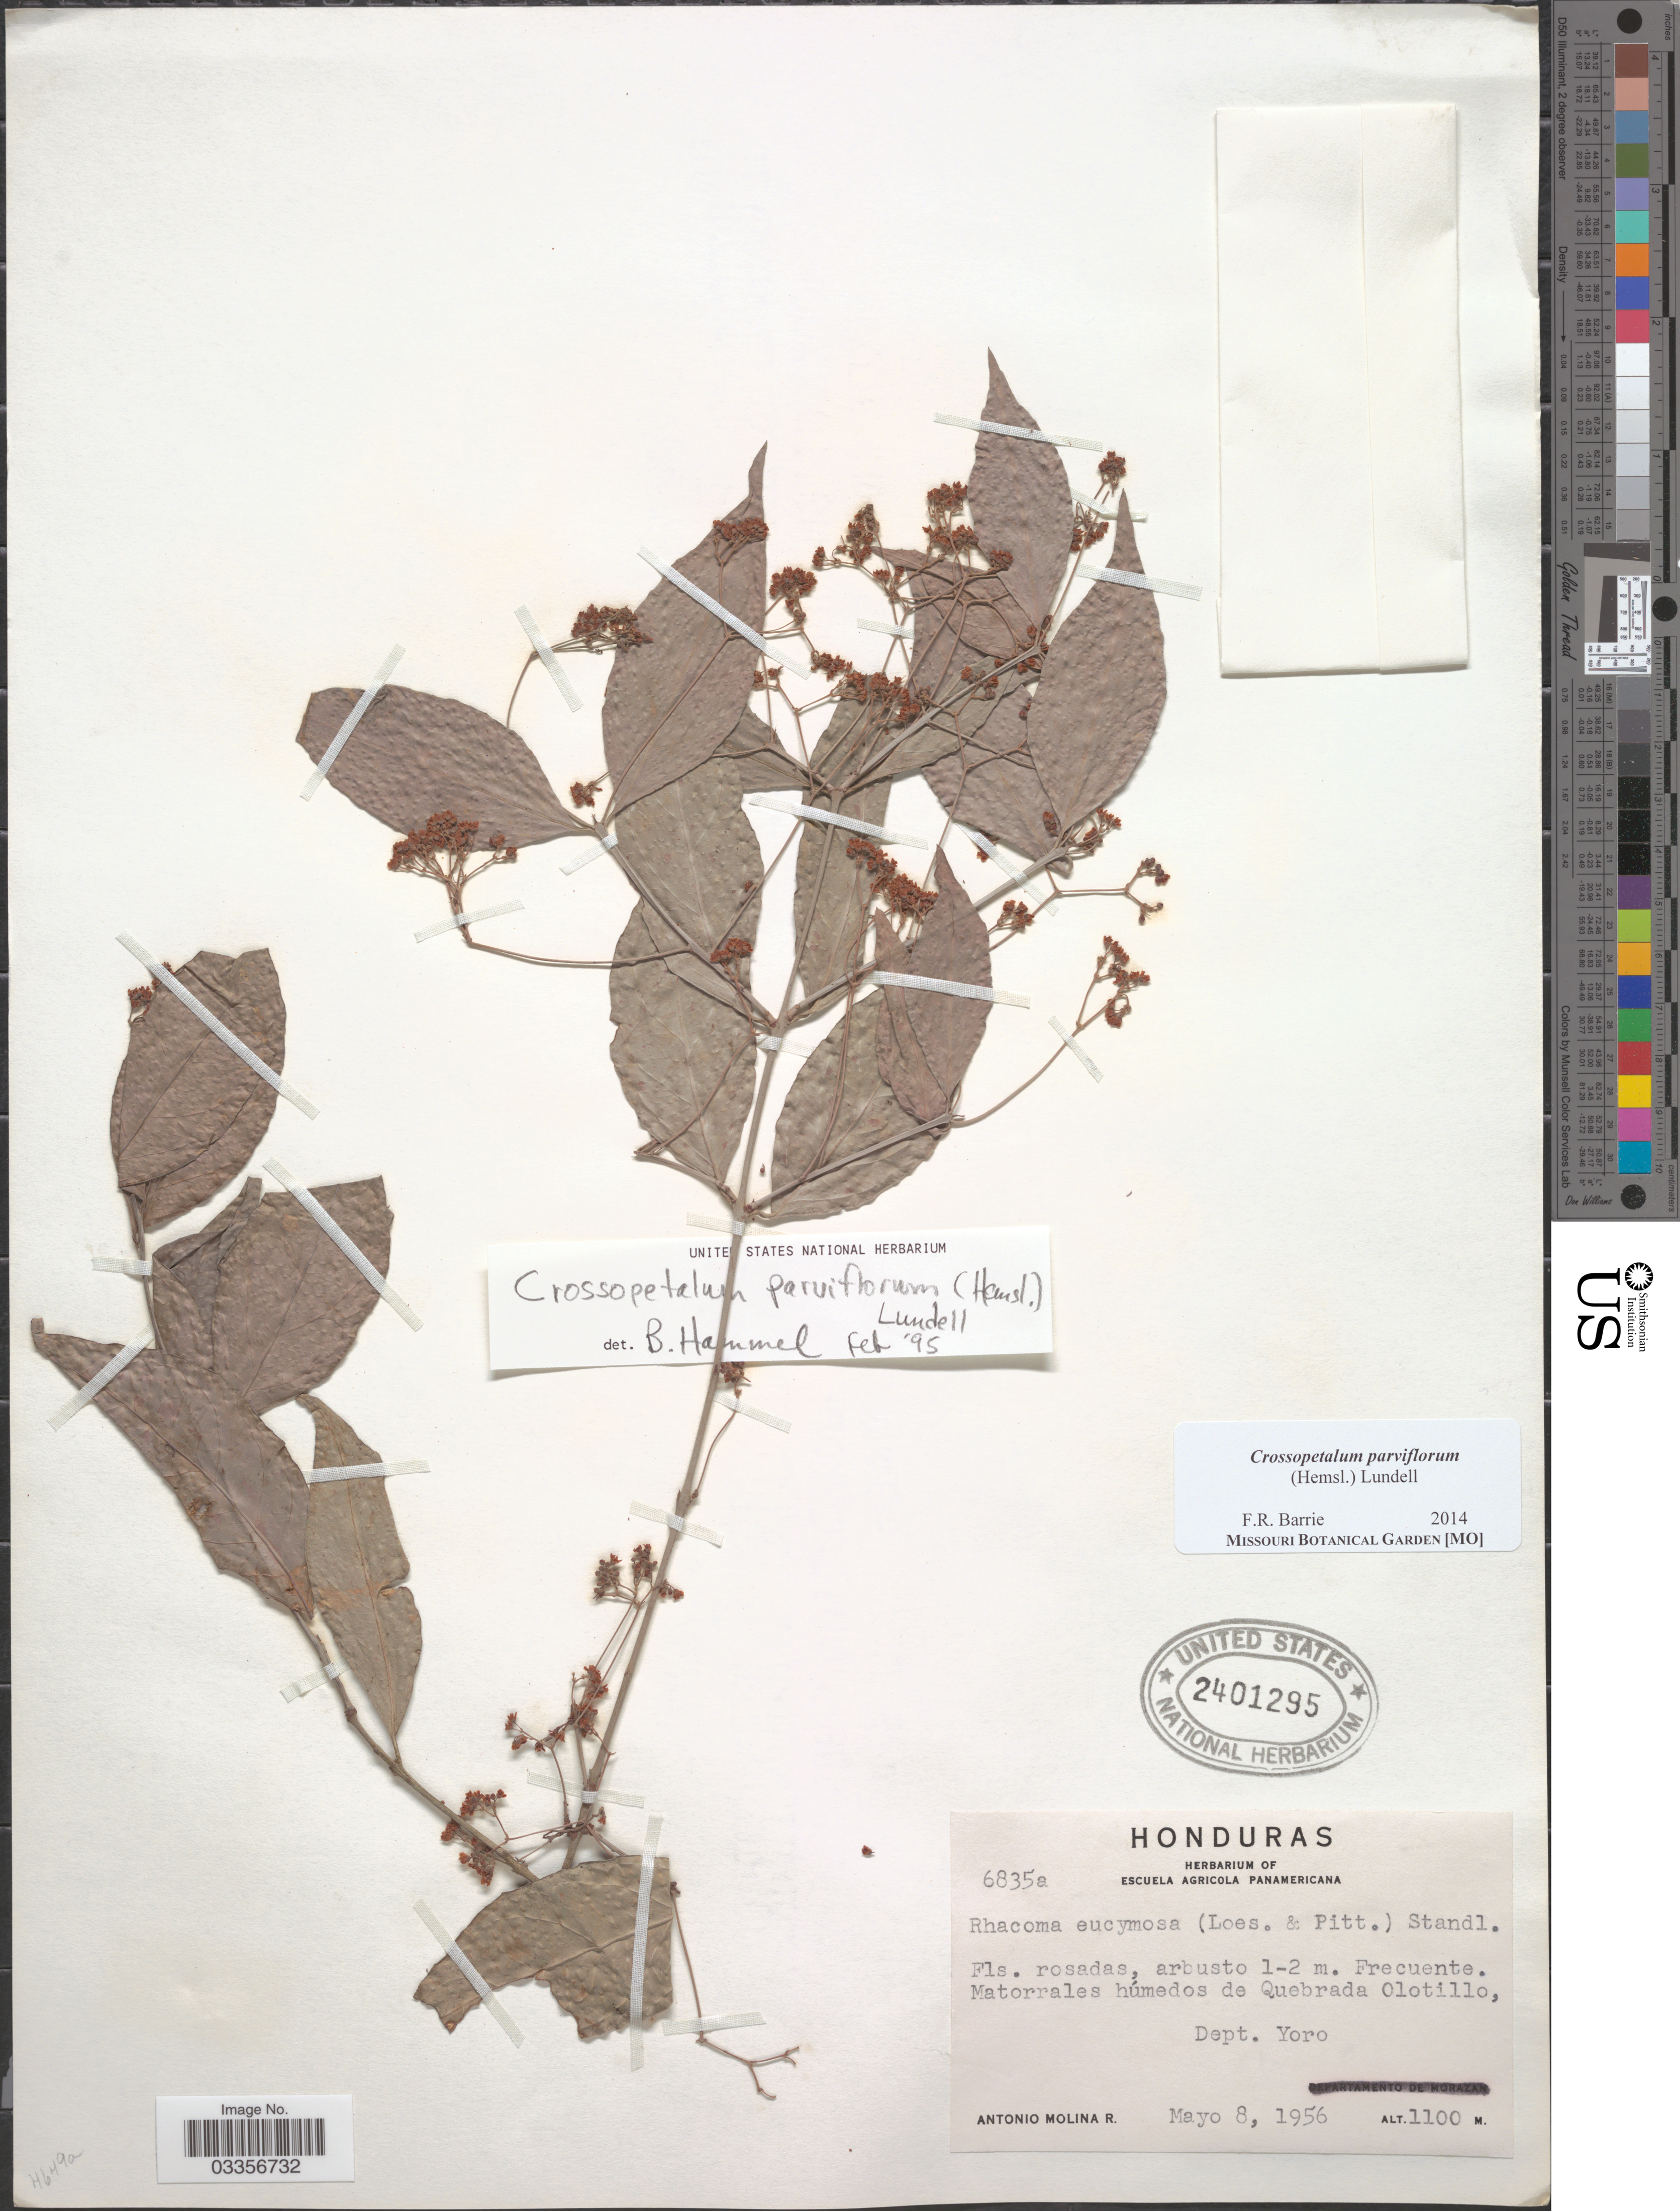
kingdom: Plantae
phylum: Tracheophyta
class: Magnoliopsida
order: Celastrales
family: Celastraceae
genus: Crossopetalum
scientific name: Crossopetalum parviflorum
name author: L.O. Williams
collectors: A. Molina R.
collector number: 6835a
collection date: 1956-05-08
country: Honduras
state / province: Yoro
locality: Matorrales húmedos de Quebrada Olotillo, Dept. Yoro.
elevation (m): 1100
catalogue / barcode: US 2401295